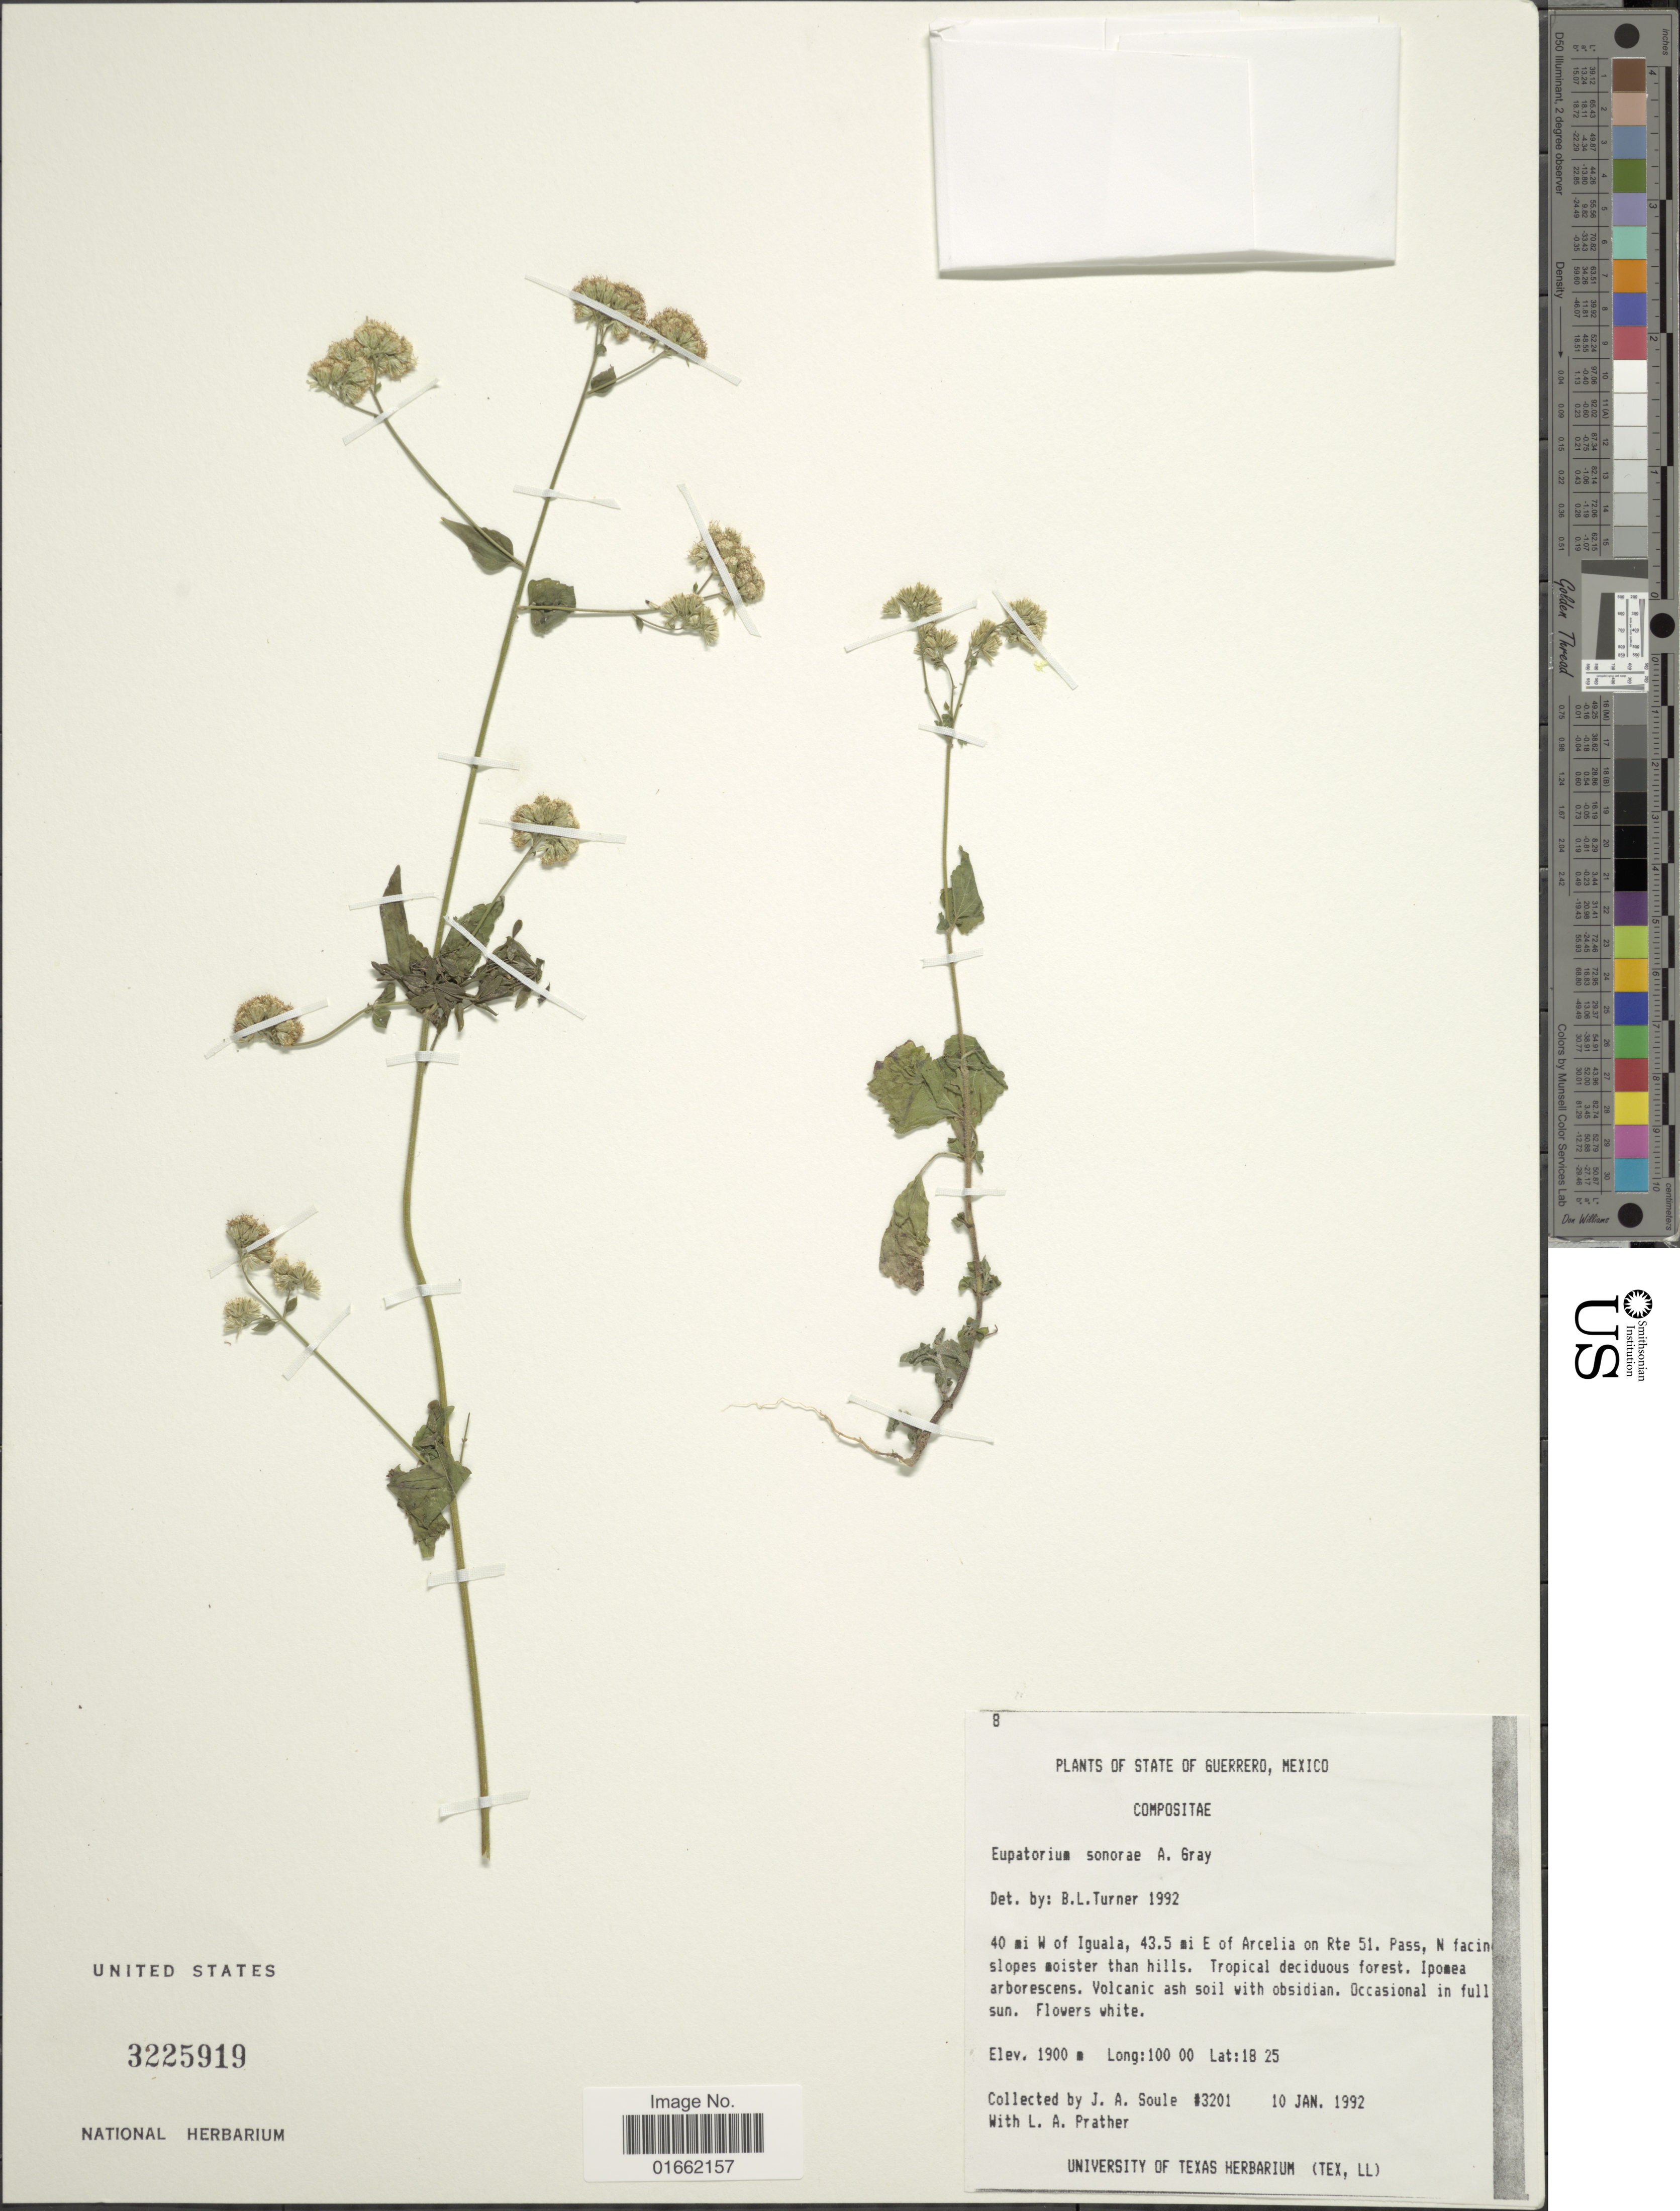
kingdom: Plantae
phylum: Tracheophyta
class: Magnoliopsida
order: Asterales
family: Asteraceae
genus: Fleischmannia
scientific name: Fleischmannia sonorae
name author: (A. Gray) R.M. King & H. Rob.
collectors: J. Soule & L. A. Prather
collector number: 3201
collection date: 1992-01-10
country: Mexico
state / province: Guerrero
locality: State of Guerrero. 40 mi W of Iguala, 43.5 mi E of Arcelia on Rte 51. Pass, N facing slopes moister than hills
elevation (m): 1900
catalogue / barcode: US 3225919